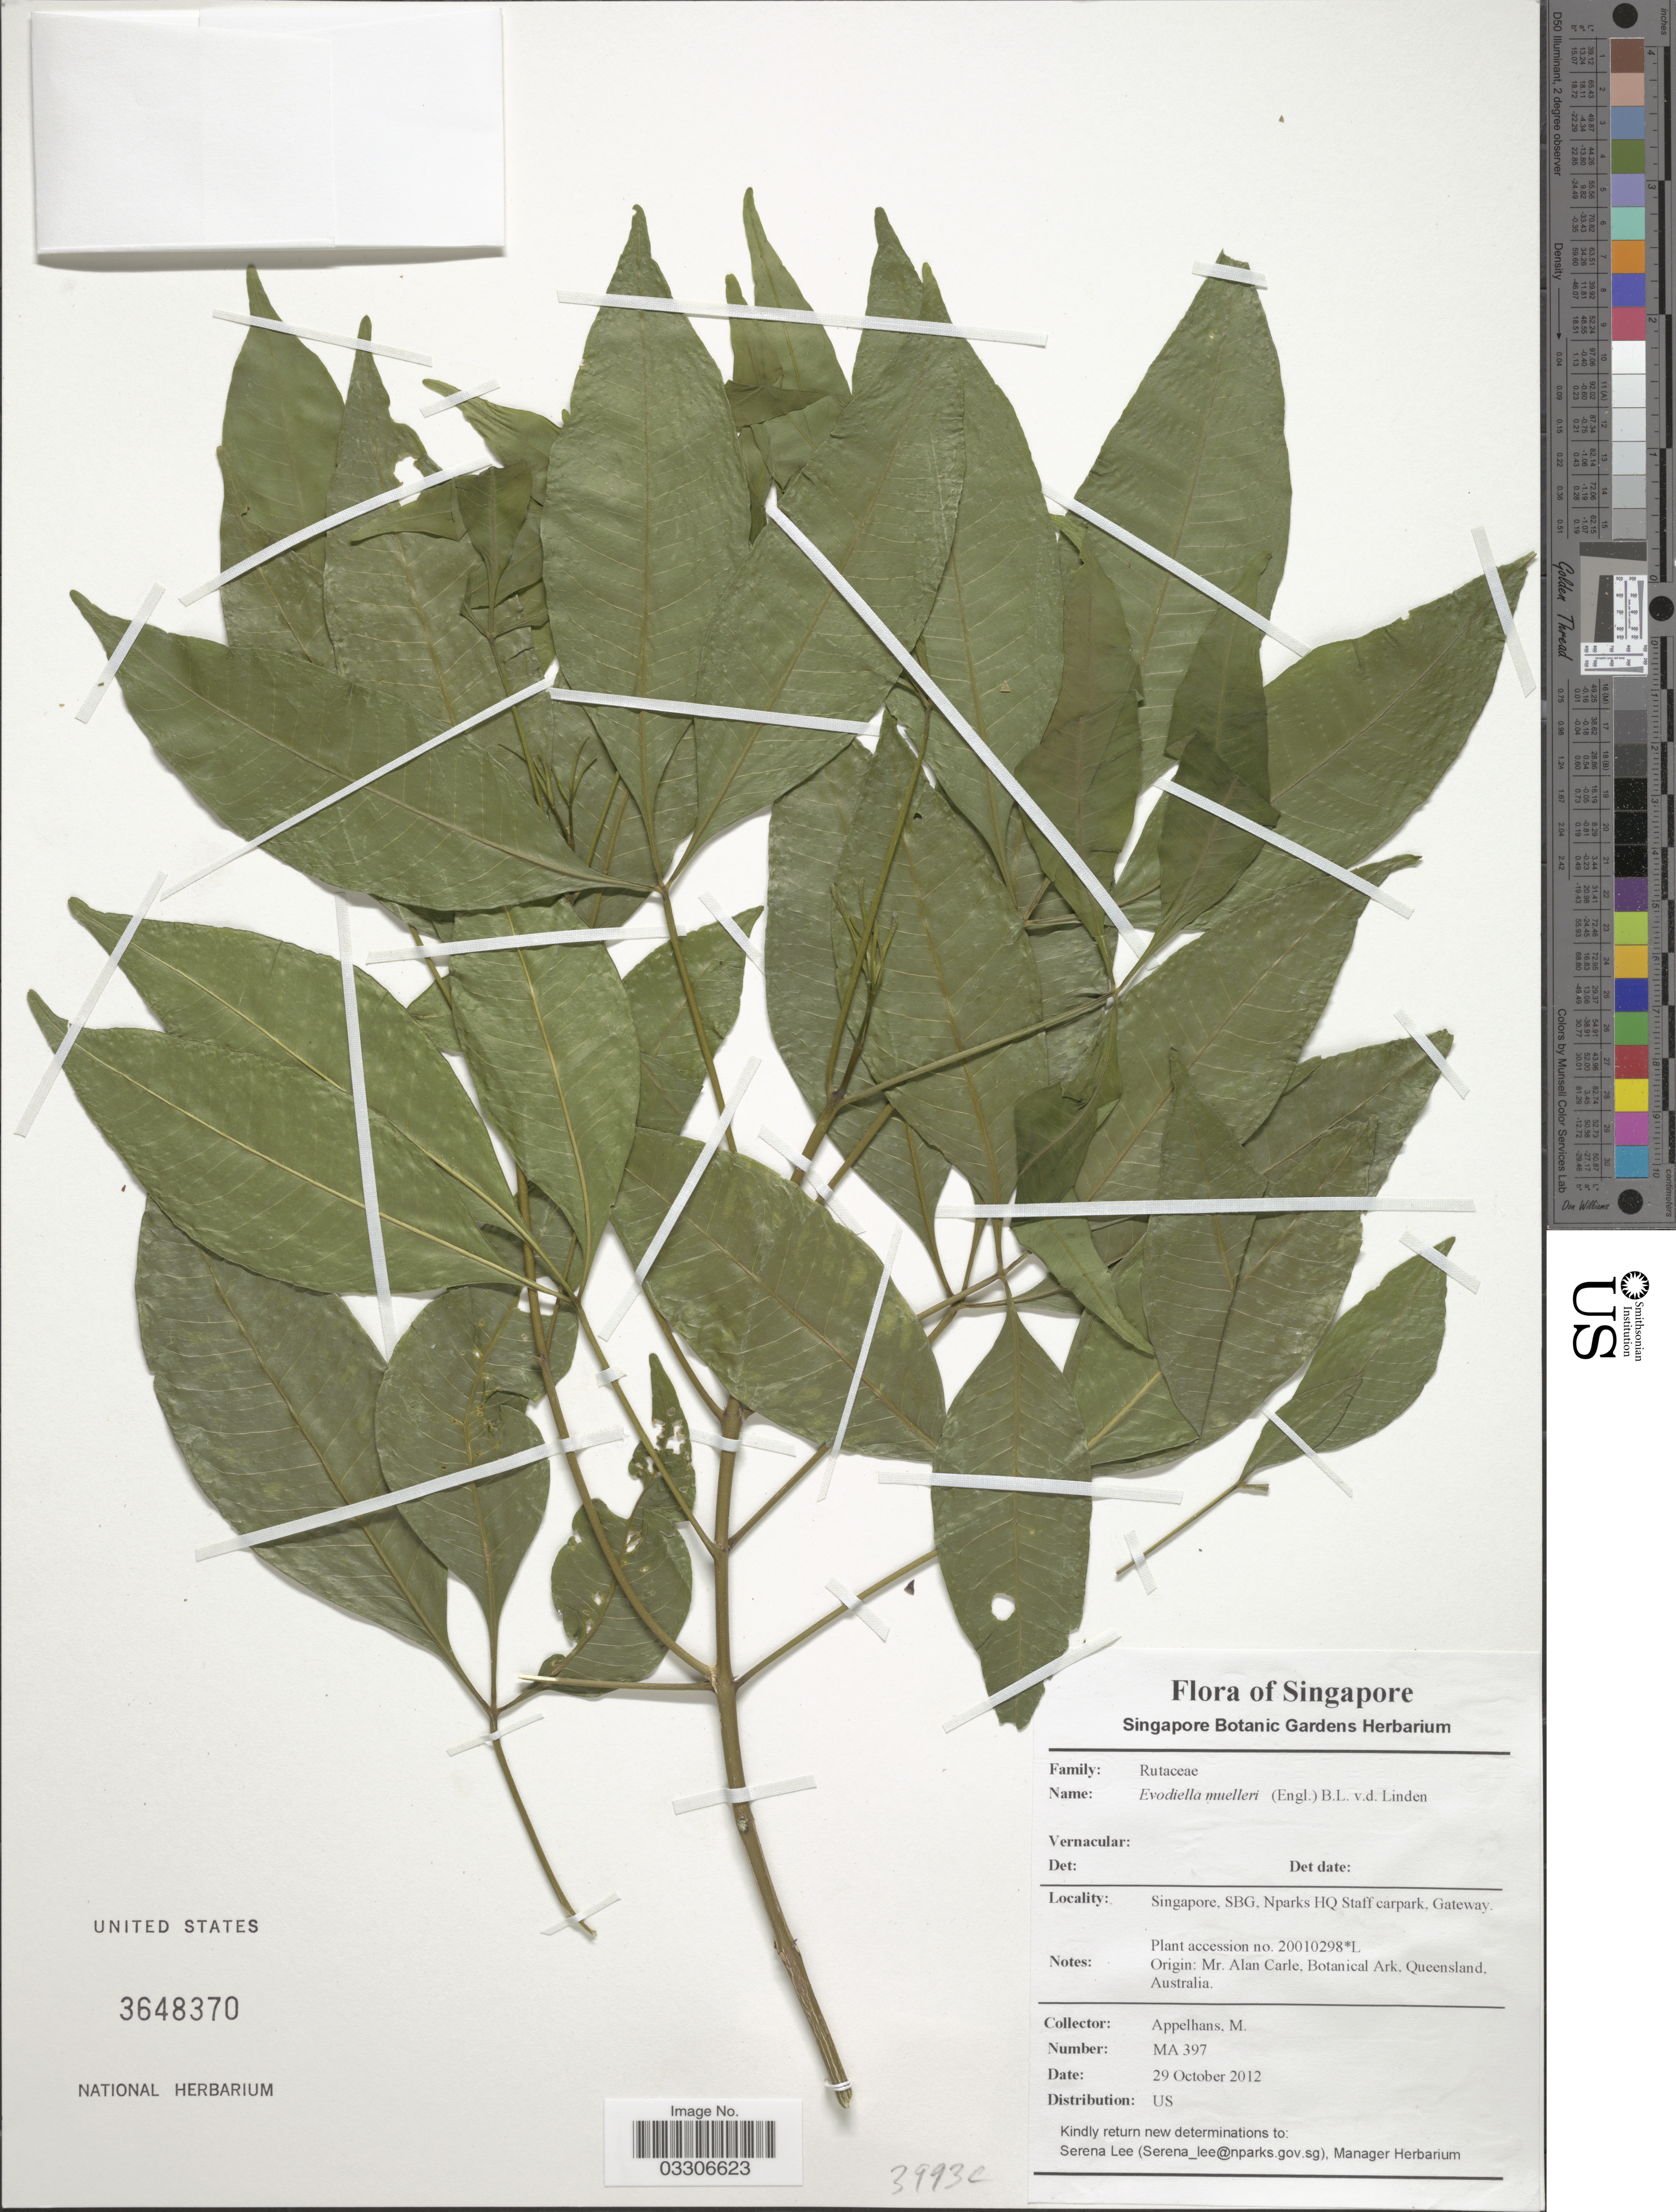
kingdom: Plantae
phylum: Tracheophyta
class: Magnoliopsida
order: Sapindales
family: Rutaceae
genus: Melicope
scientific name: Melicope elleryana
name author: (F. Muell.) T.G. Hartley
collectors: M. Appelhans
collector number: MA 397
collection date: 2012-10-29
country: Singapore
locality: SBG, Nparks HQ Staff carpark, Gateway.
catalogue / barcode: US 3648370